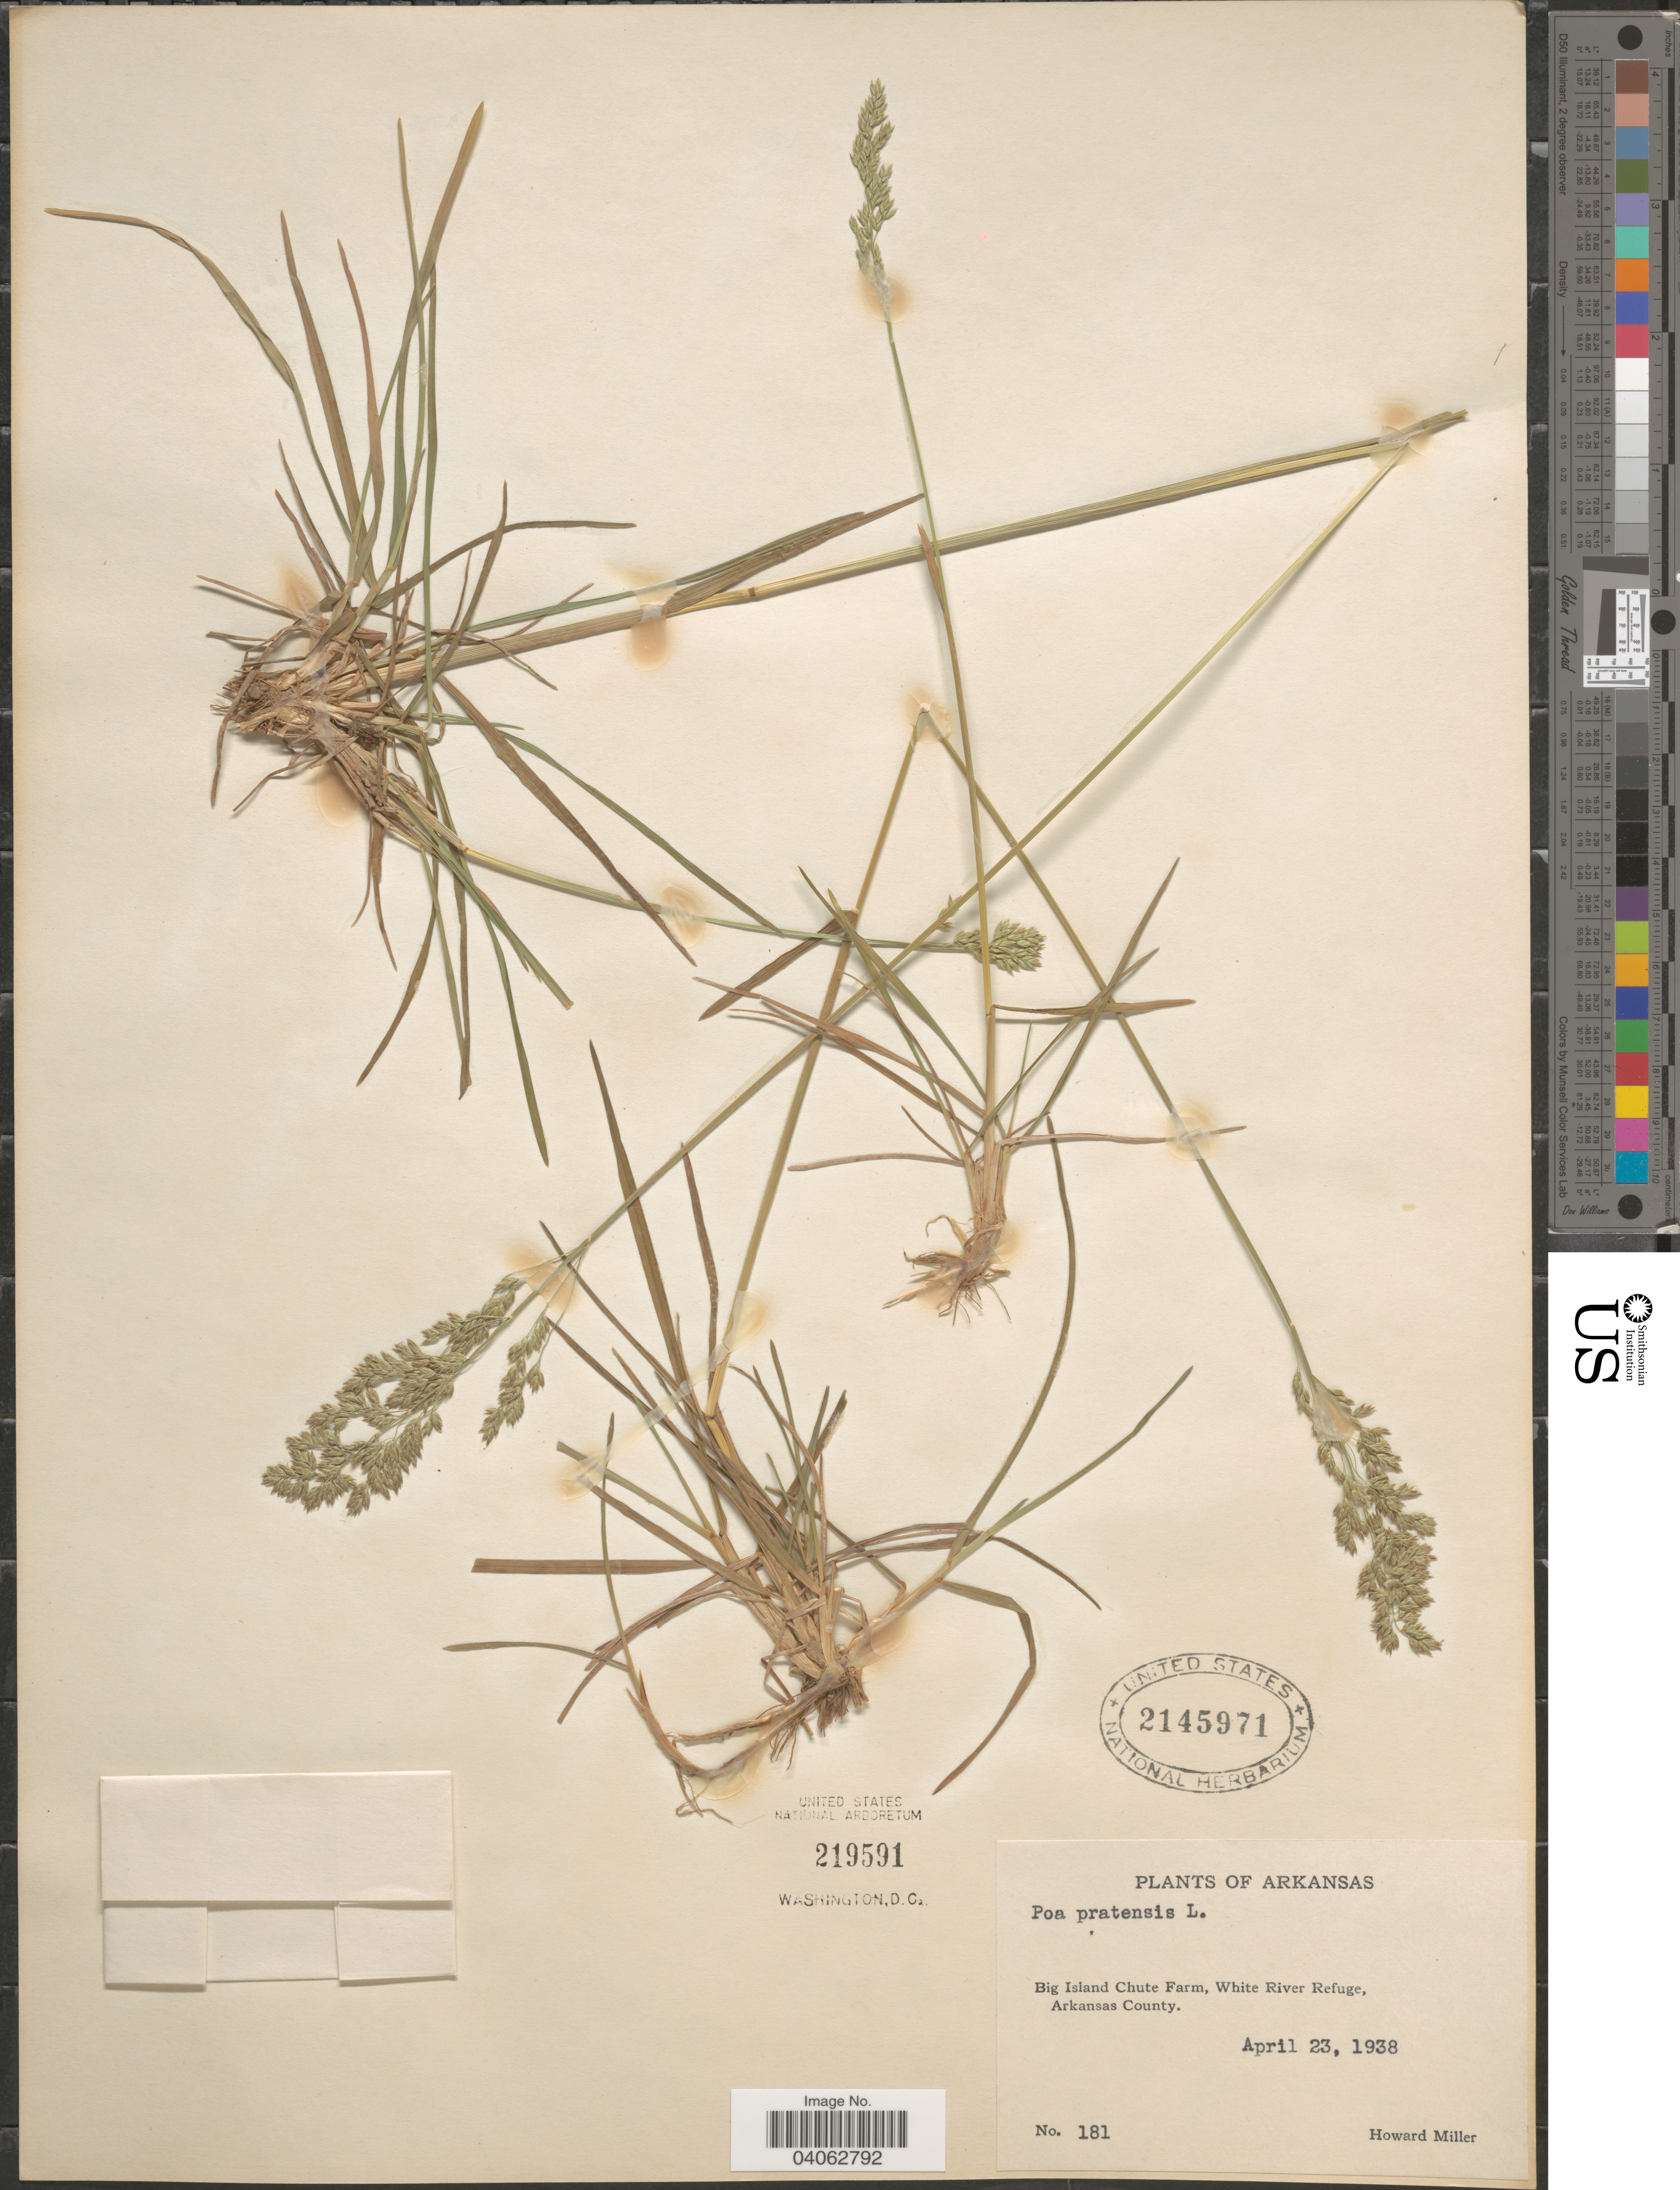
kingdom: Plantae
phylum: Tracheophyta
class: Liliopsida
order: Poales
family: Poaceae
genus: Poa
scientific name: Poa pratensis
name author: L.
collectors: H. Miller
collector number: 181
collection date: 1938-04-23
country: United States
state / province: Arkansas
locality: Big Island Chute Farm, White River Refuge, Arkansas County.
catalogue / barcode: US 2145971